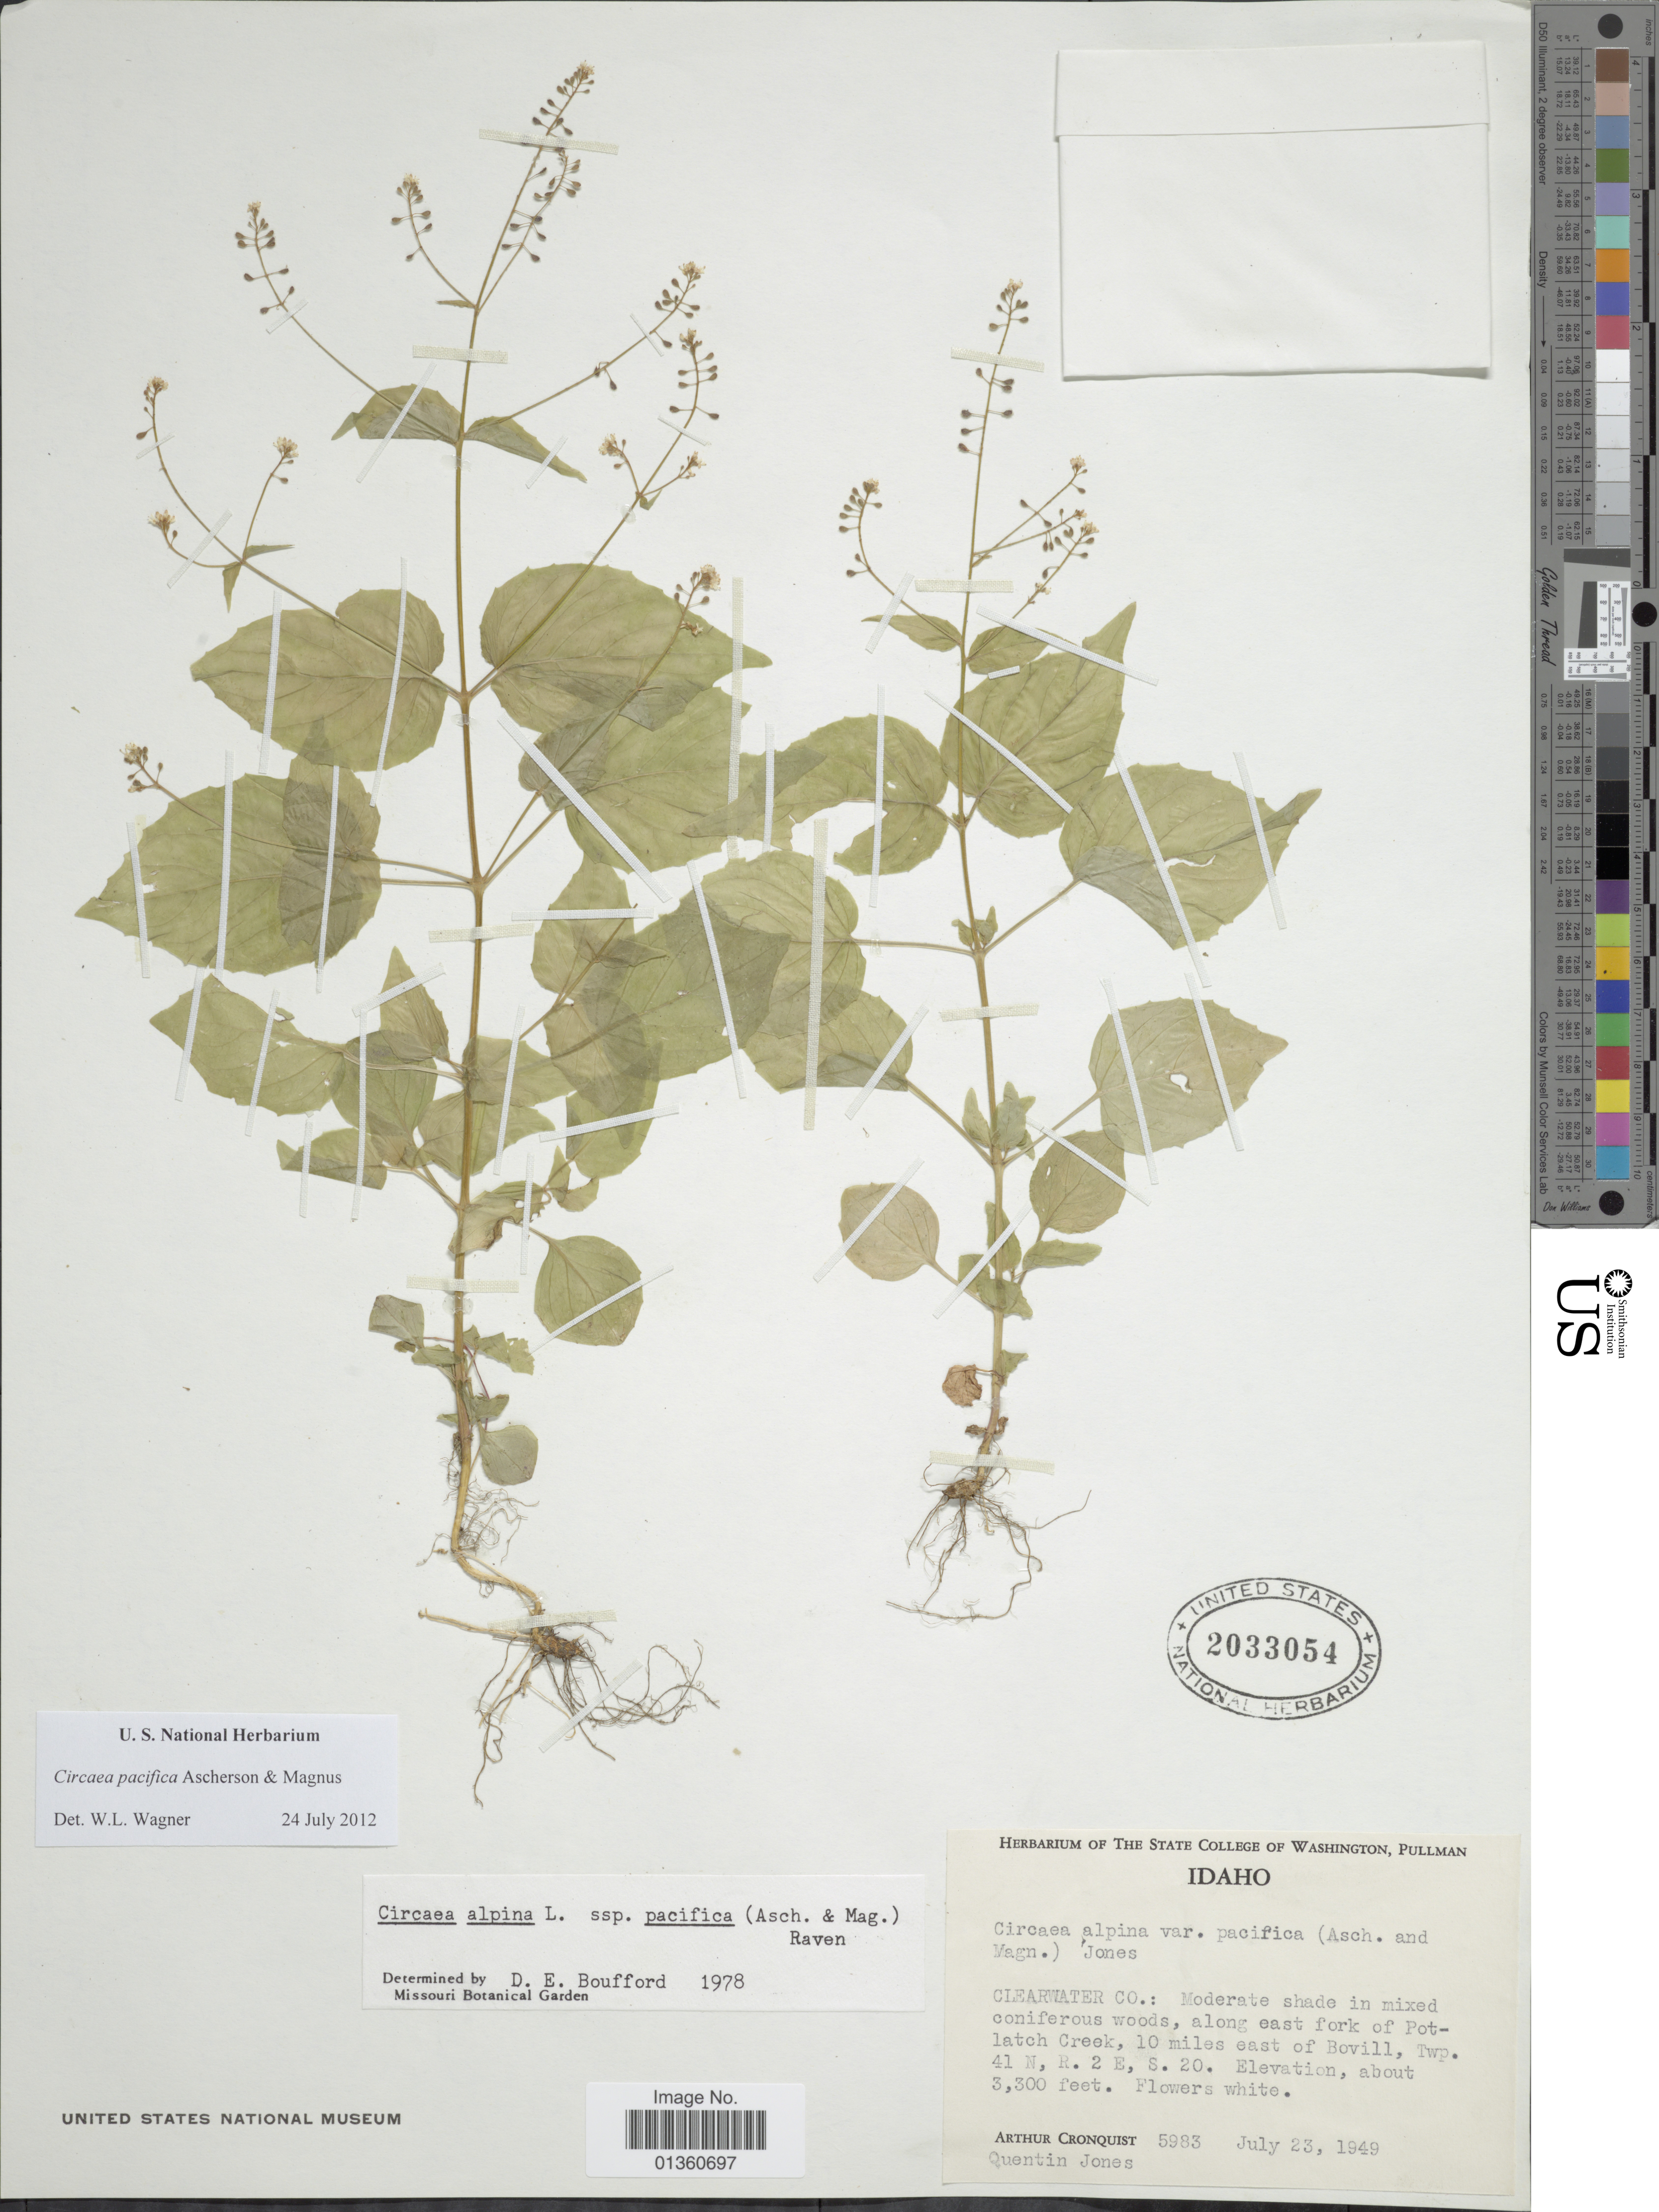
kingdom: Plantae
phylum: Tracheophyta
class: Magnoliopsida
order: Myrtales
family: Onagraceae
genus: Circaea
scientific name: Circaea pacifica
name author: Asch. & Magnus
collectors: A. J. Cronquist & Q. Jones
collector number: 5983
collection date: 1949-07-23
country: United States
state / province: Idaho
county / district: Clearwater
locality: Moderate shade in mixed coniferous woods, along east fork of Potlatch Creek, 10 miles east of Bovill, Twp.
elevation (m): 1006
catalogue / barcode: US 2033054